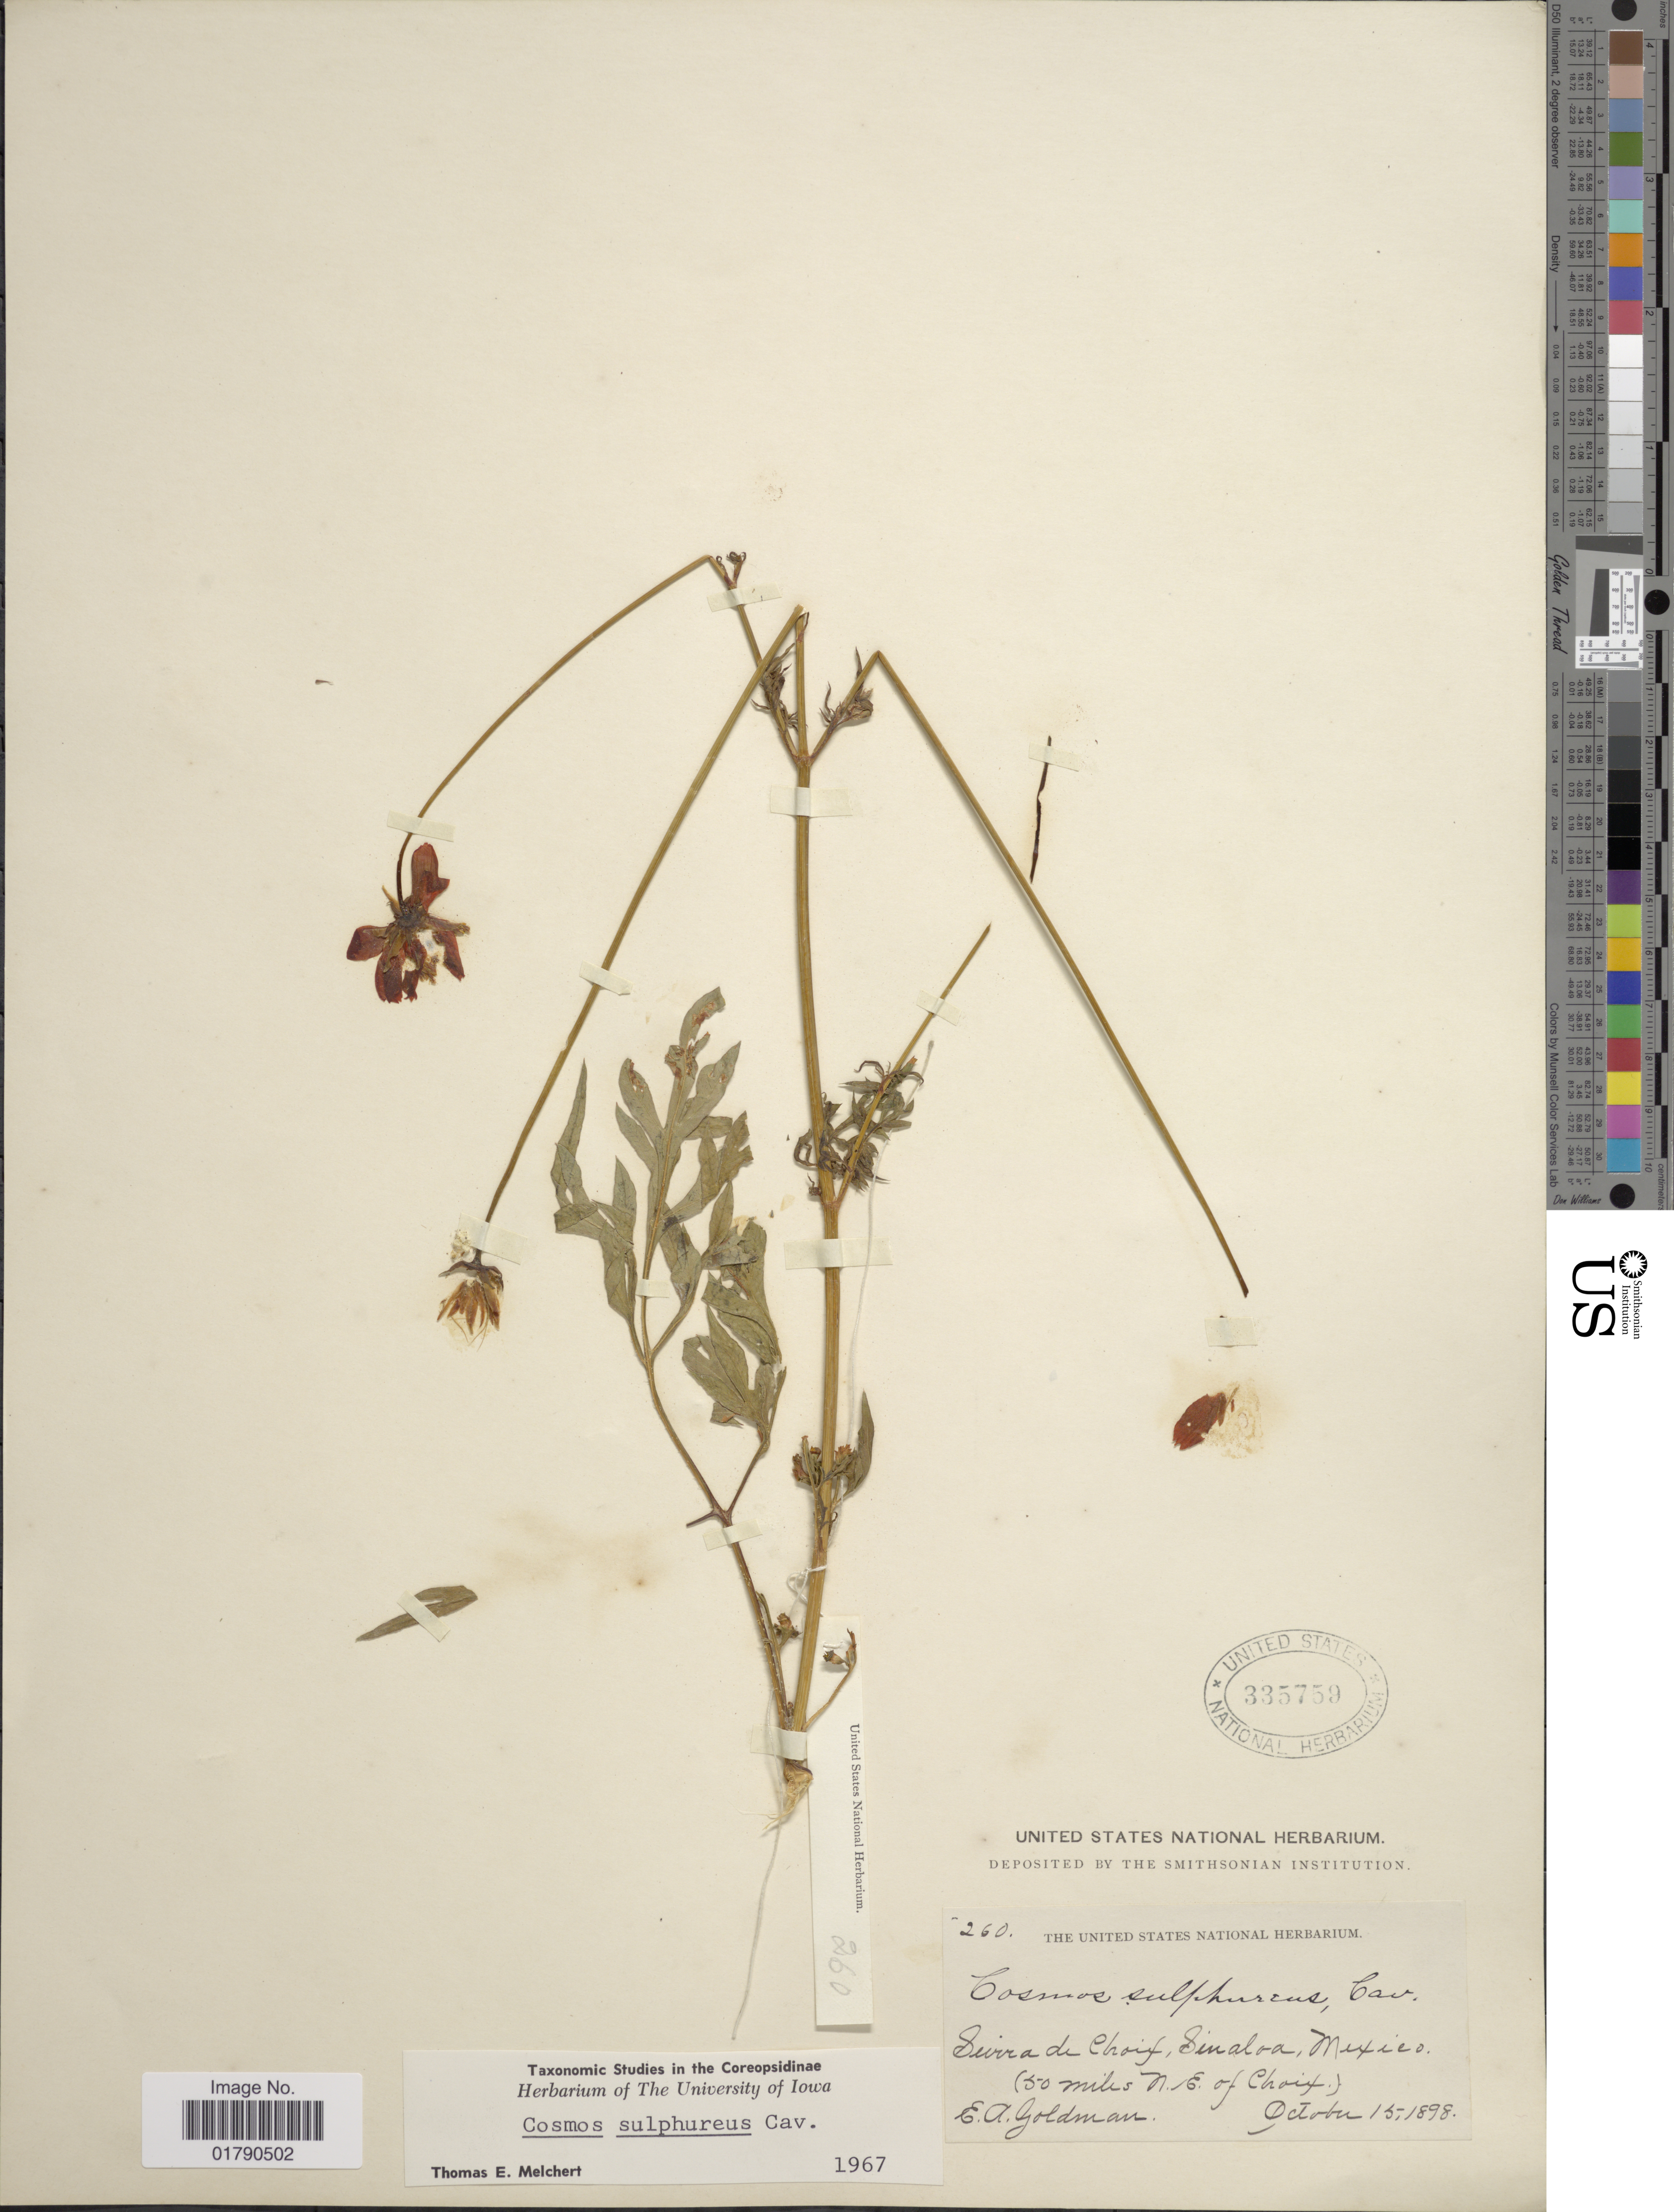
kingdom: Plantae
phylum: Tracheophyta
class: Magnoliopsida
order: Asterales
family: Asteraceae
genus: Cosmos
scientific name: Cosmos sulphureus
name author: Cav.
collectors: E. A. Goldman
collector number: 260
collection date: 1898-10-15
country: Mexico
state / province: Sinaloa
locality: Sierra de Choix (50 miles N. E. of Choix)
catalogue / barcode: US 335759